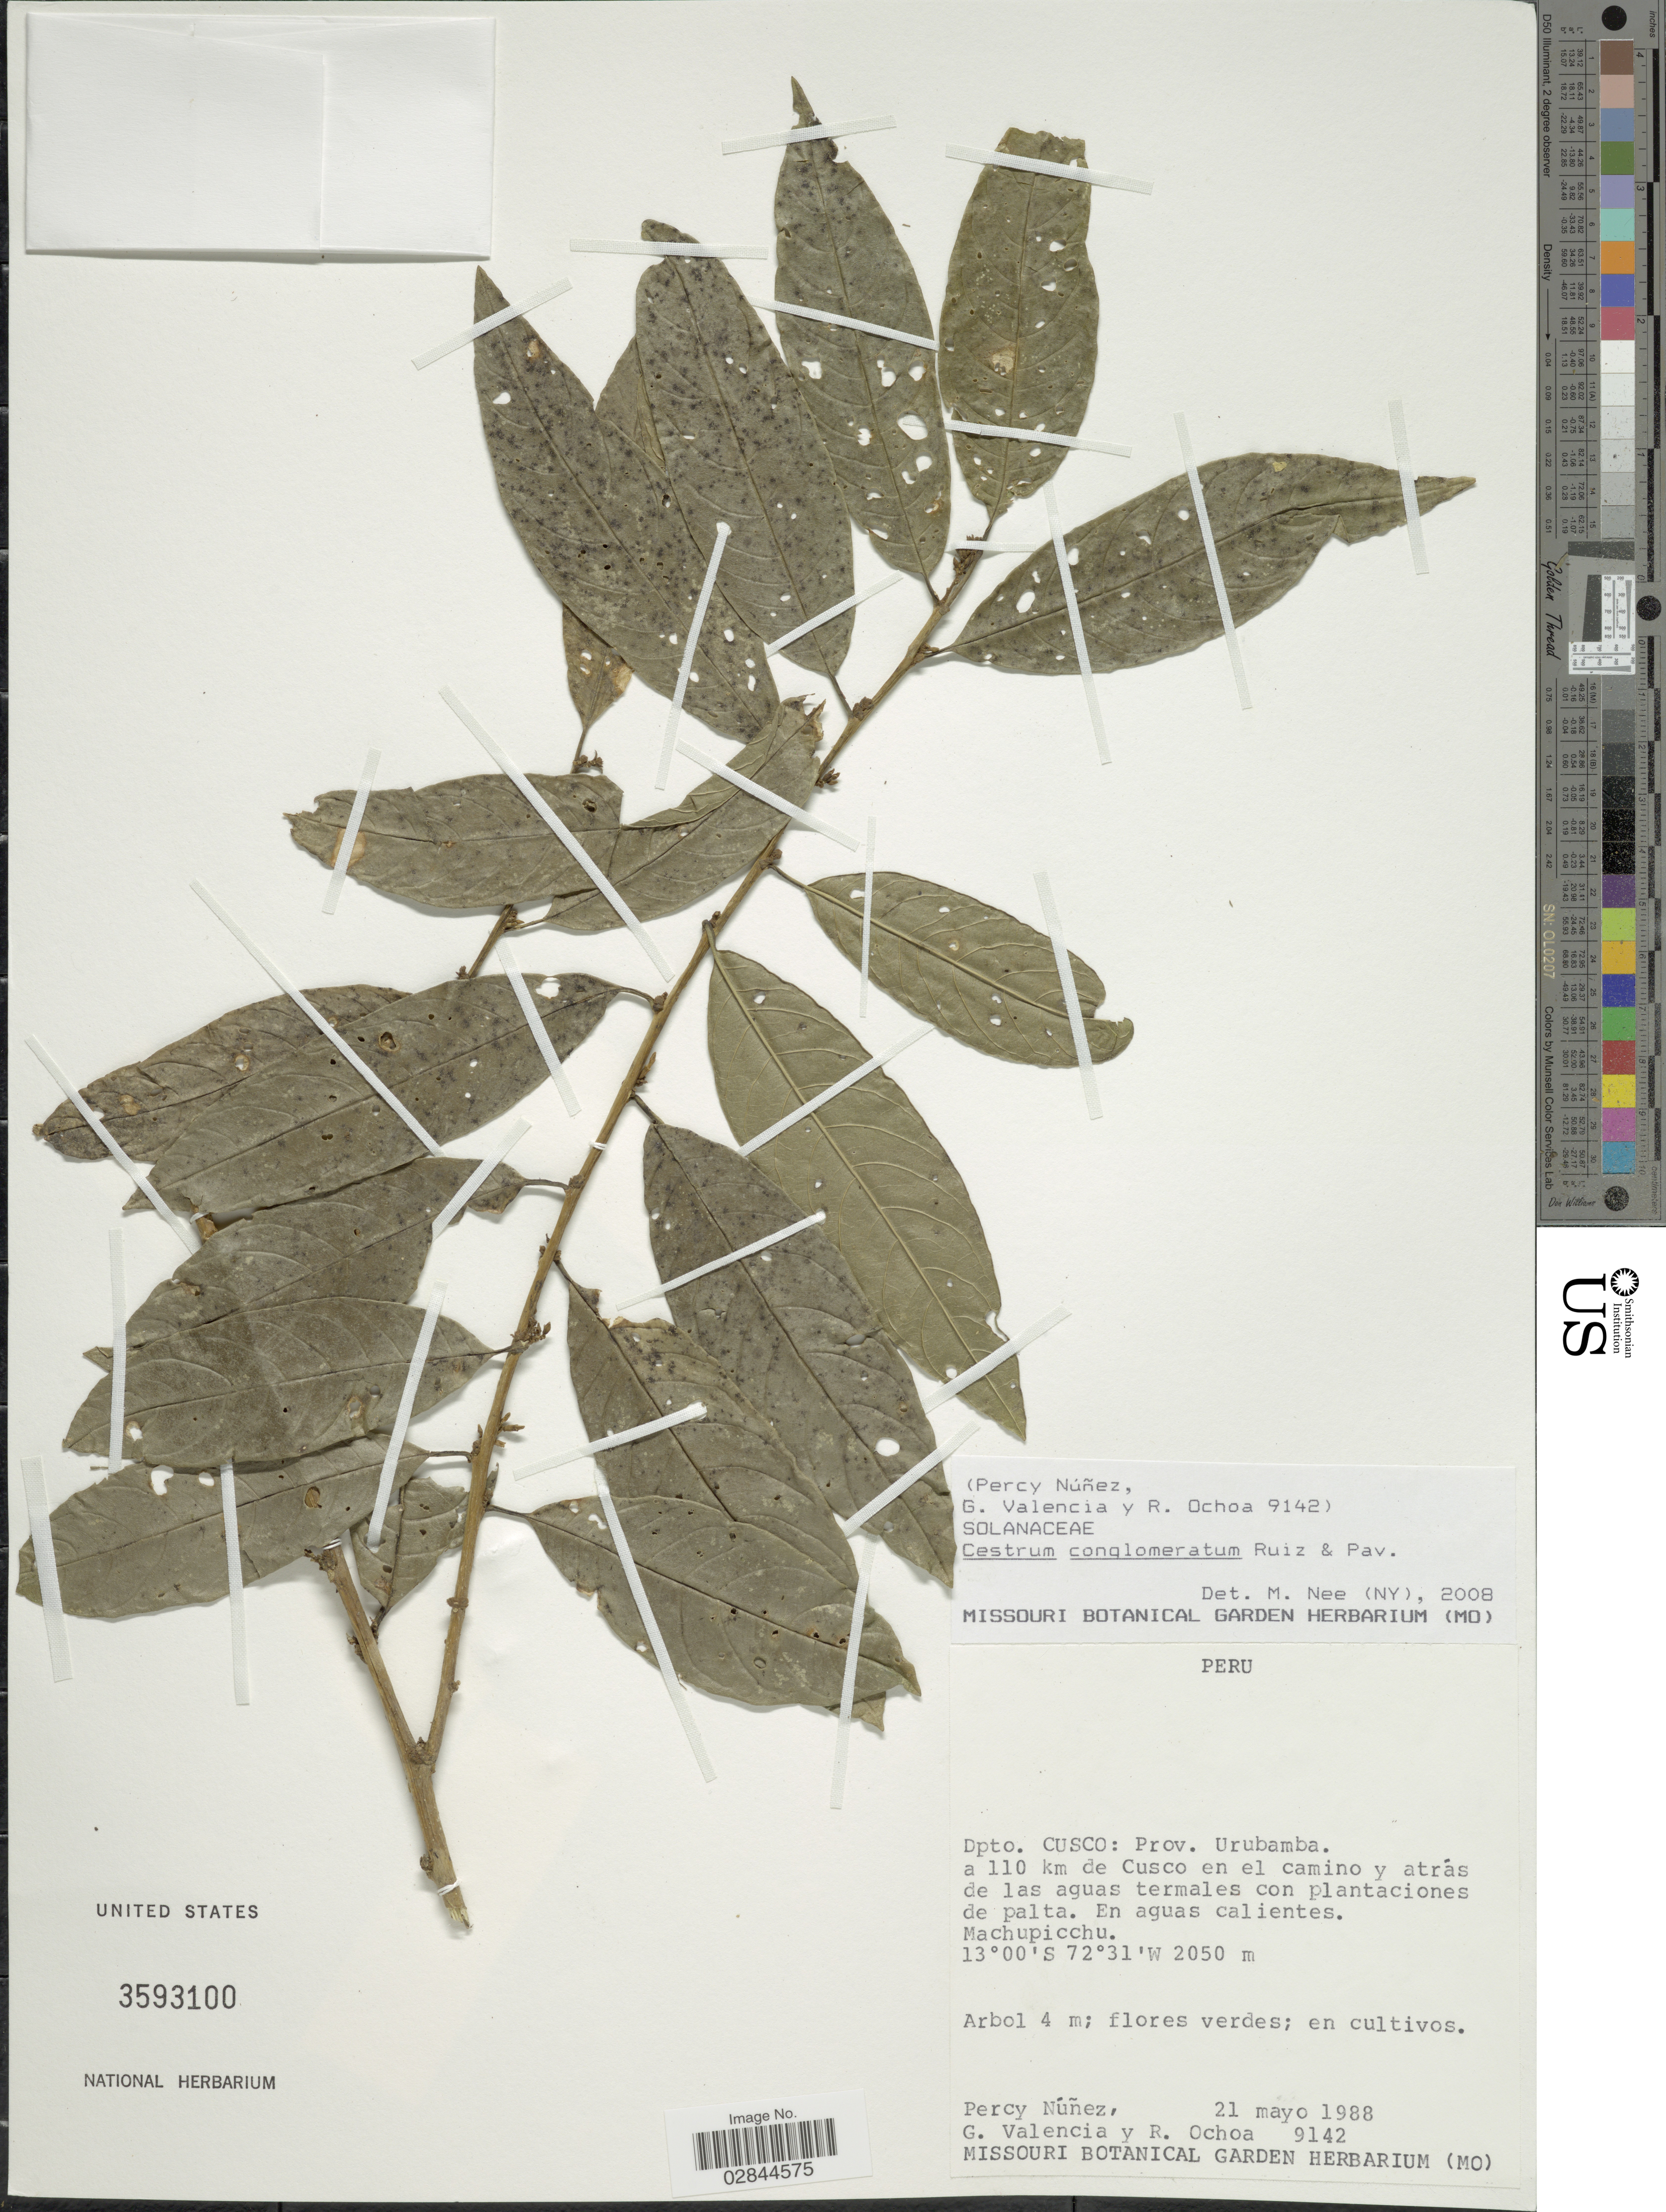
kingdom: Plantae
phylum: Tracheophyta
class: Magnoliopsida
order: Solanales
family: Solanaceae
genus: Cestrum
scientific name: Cestrum conglomeratum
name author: Ruiz & Pav.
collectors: P. Nuñez V., G. Valencia & R. Ochoa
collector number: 9142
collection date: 1988-05-21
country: Peru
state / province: Cusco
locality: Dpto. Cusco: Prov. Urubamba, a 110 km de Cusco en el camino y atrás de las aguas termales con plantaciones de palta. En aguas calientes. Machupicchu.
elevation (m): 2050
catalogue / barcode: US 3593100